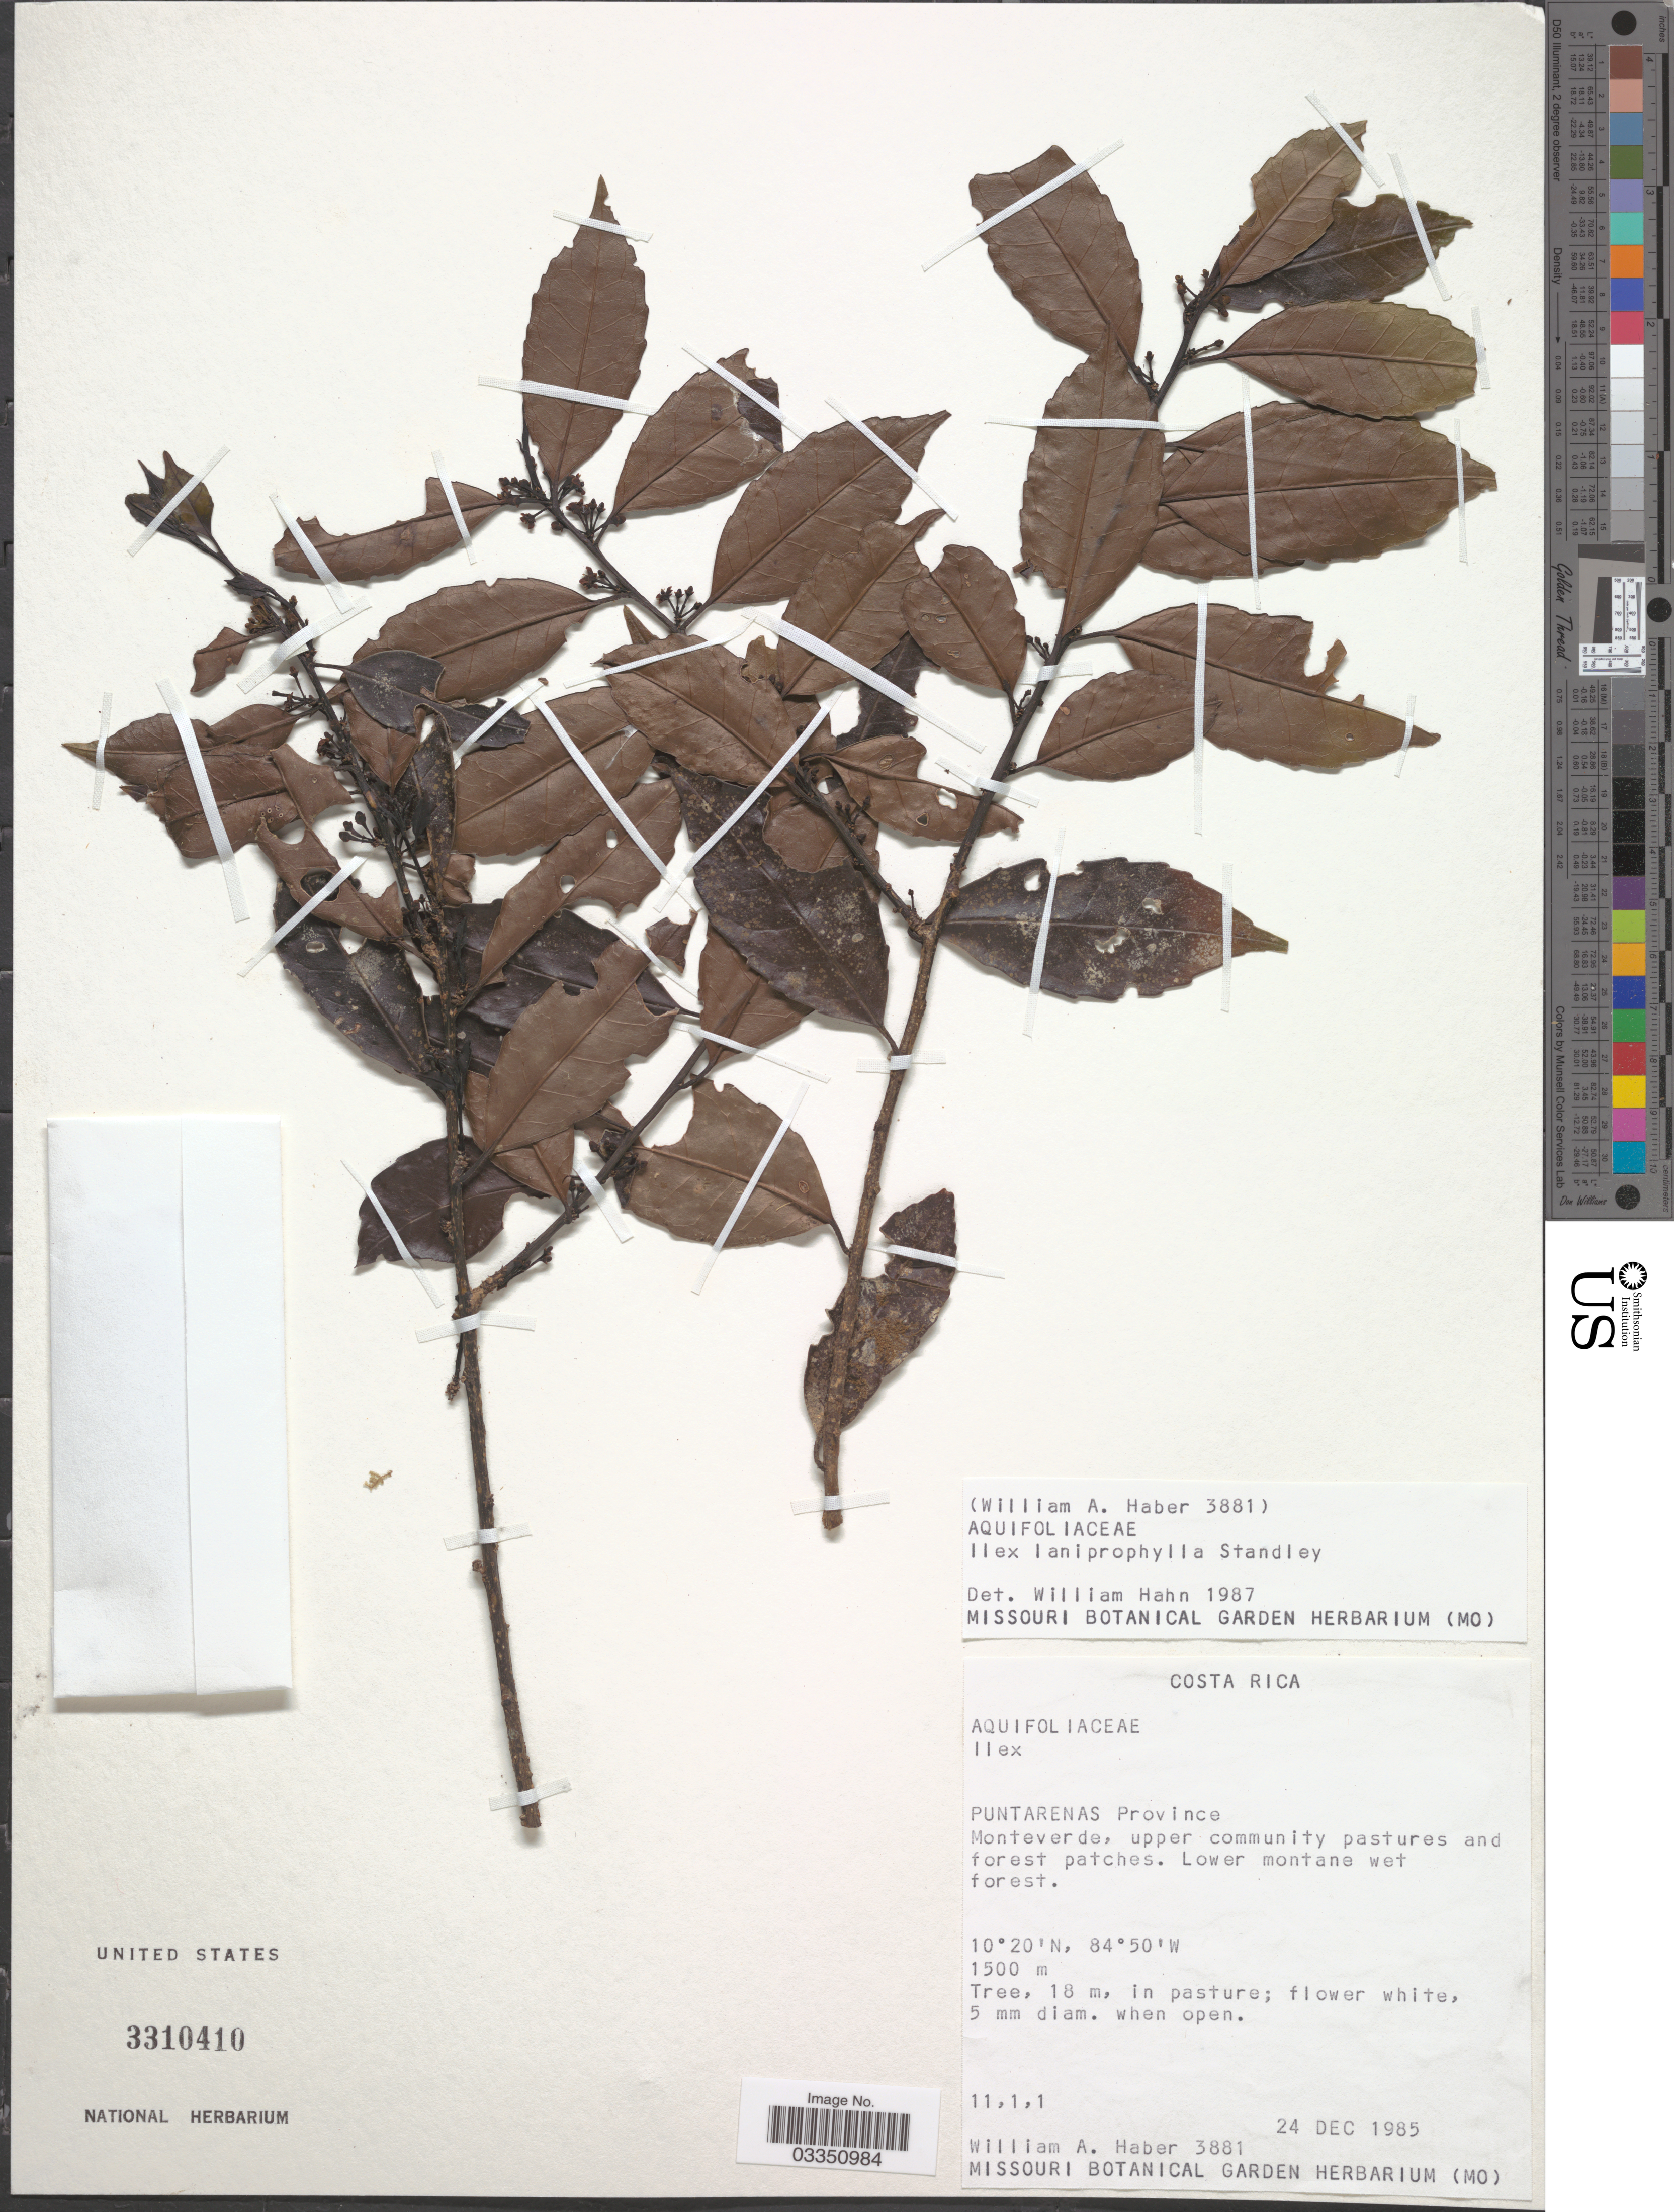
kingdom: Plantae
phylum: Tracheophyta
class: Magnoliopsida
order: Aquifoliales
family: Aquifoliaceae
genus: Ilex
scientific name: Ilex lamprophylla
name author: Standl.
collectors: W. A. Haber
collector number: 3881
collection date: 1985-12-24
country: Costa Rica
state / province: Puntarenas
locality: Monteverde, upper community pastures and forest patches.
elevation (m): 1500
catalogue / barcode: US 3310410